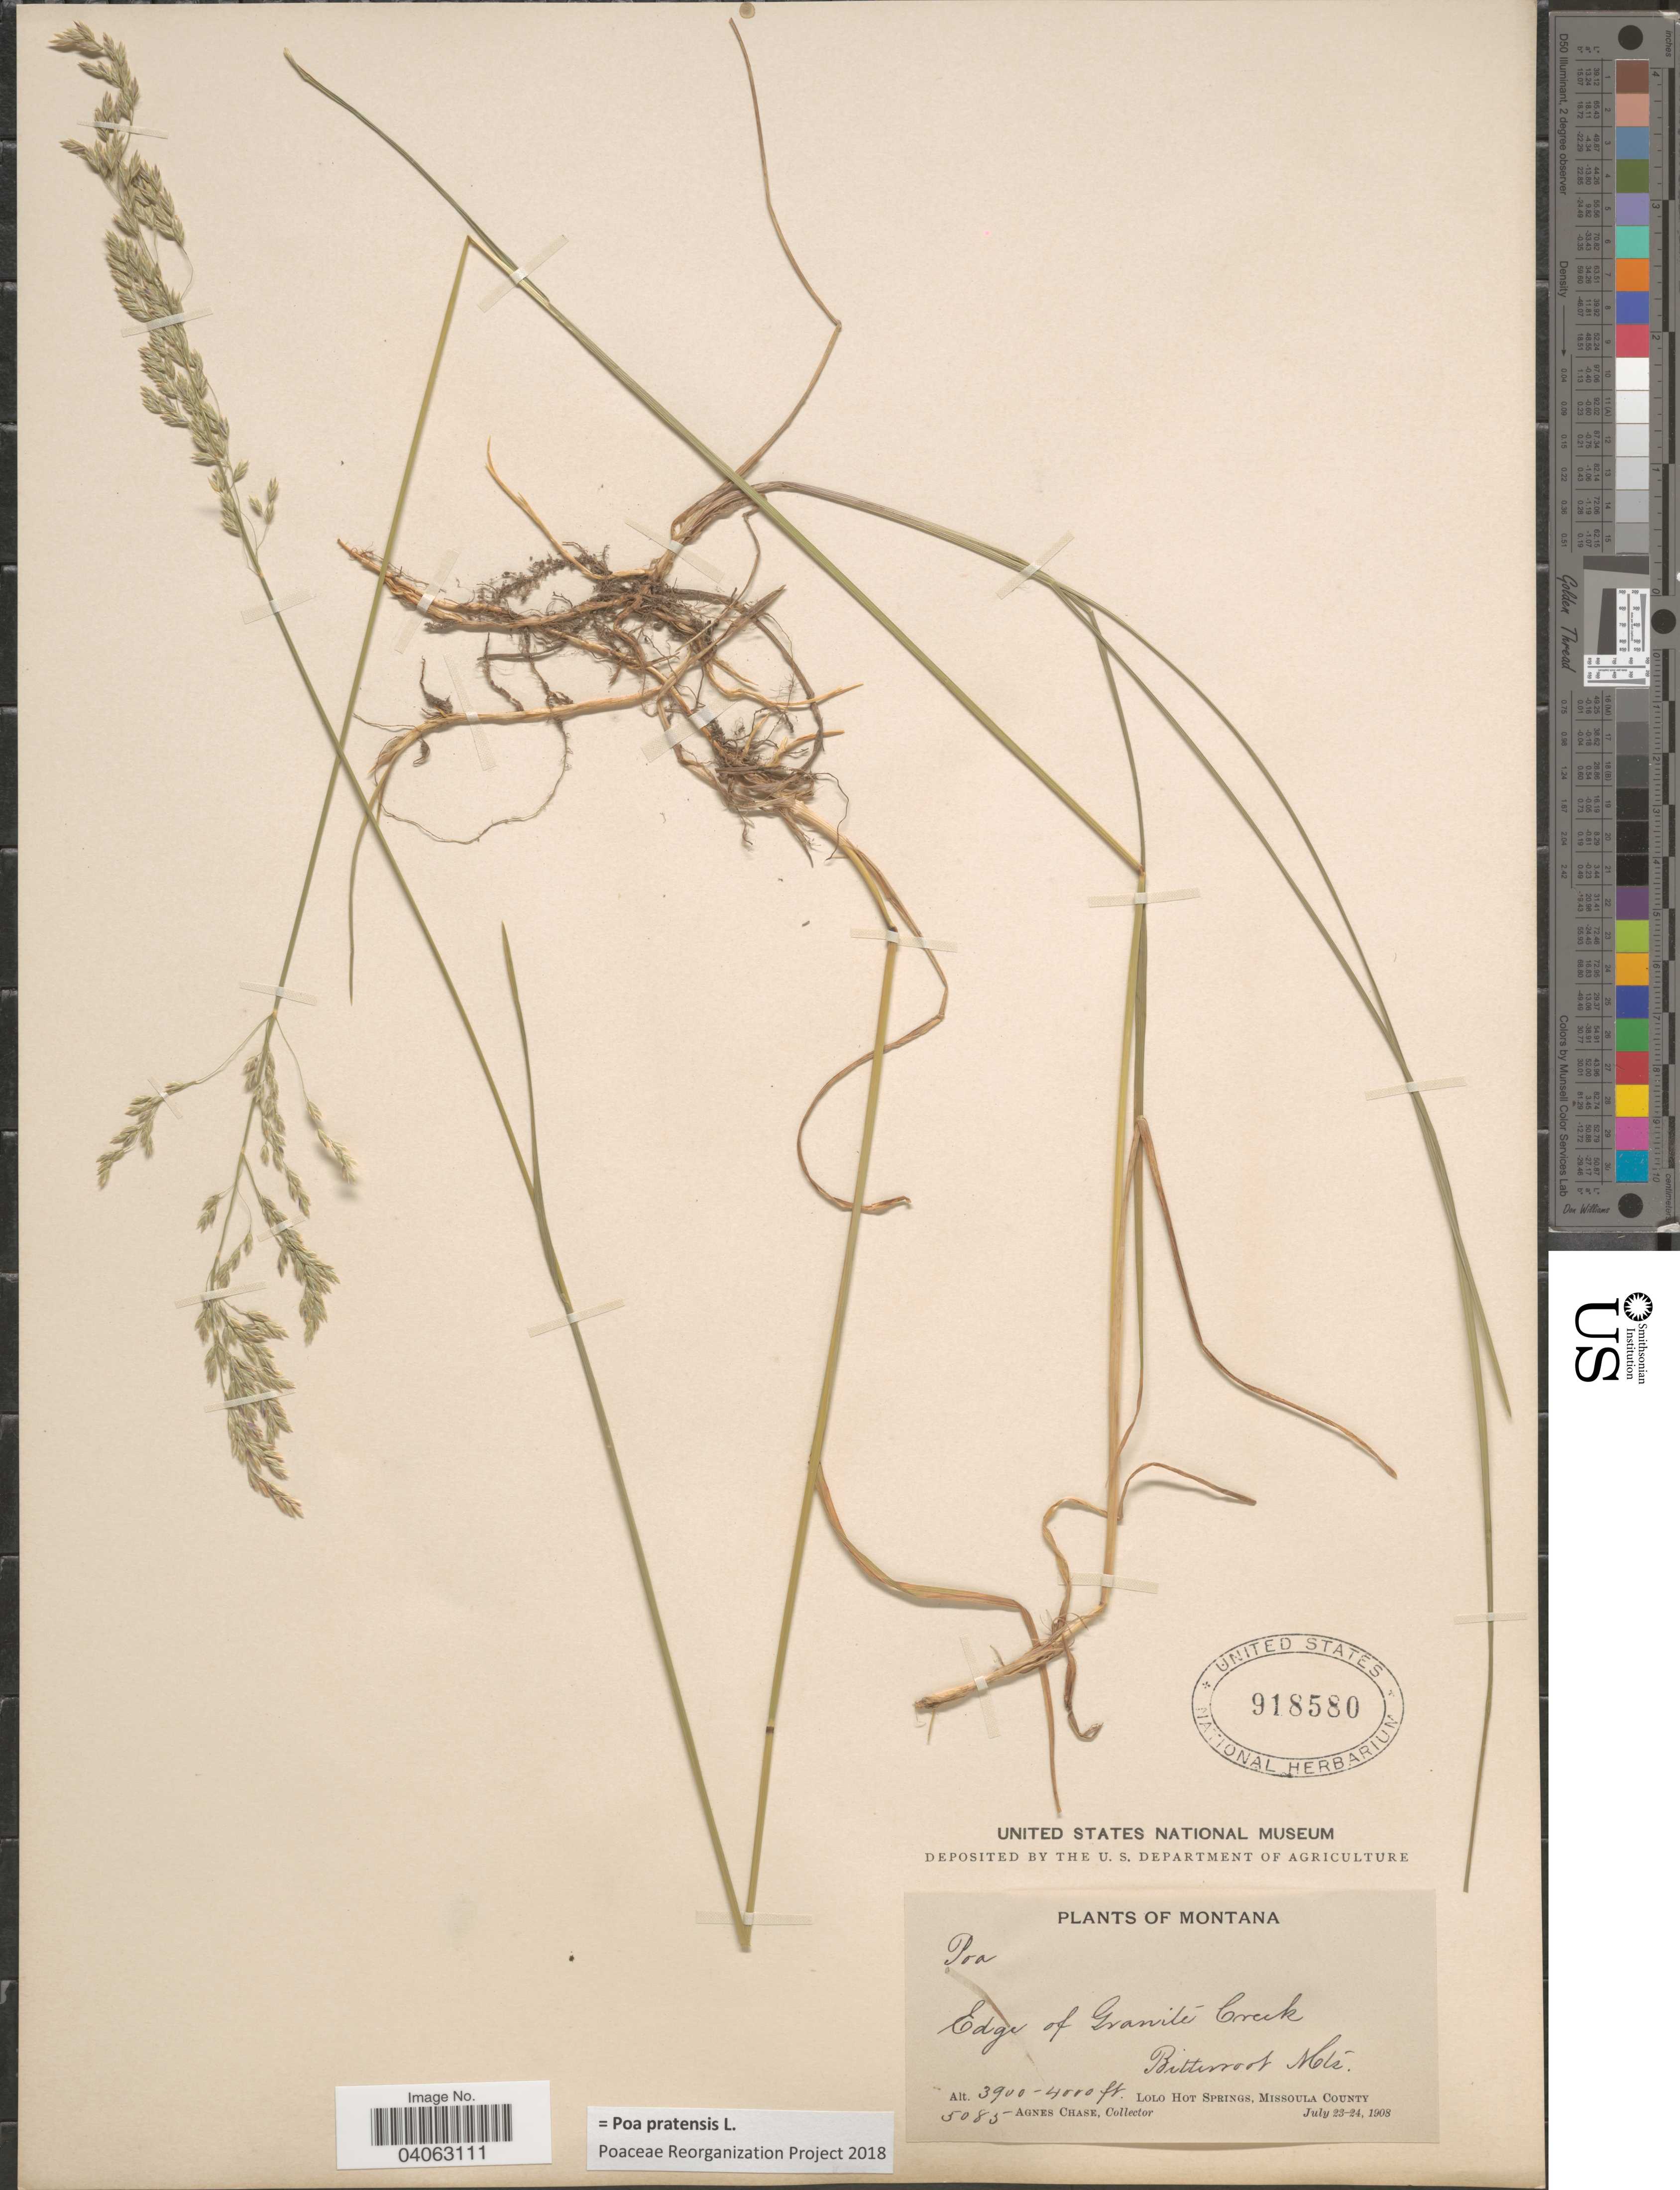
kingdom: Plantae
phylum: Tracheophyta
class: Liliopsida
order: Poales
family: Poaceae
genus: Poa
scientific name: Poa pratensis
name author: L.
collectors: A. Chase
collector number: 5085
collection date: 1908-07-23/1908-07-24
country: United States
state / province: Montana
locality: Edge of Granite Creek. Bitterroot Mts. Lolo Hot Springs, Missoula County.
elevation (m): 1189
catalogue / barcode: US 918580